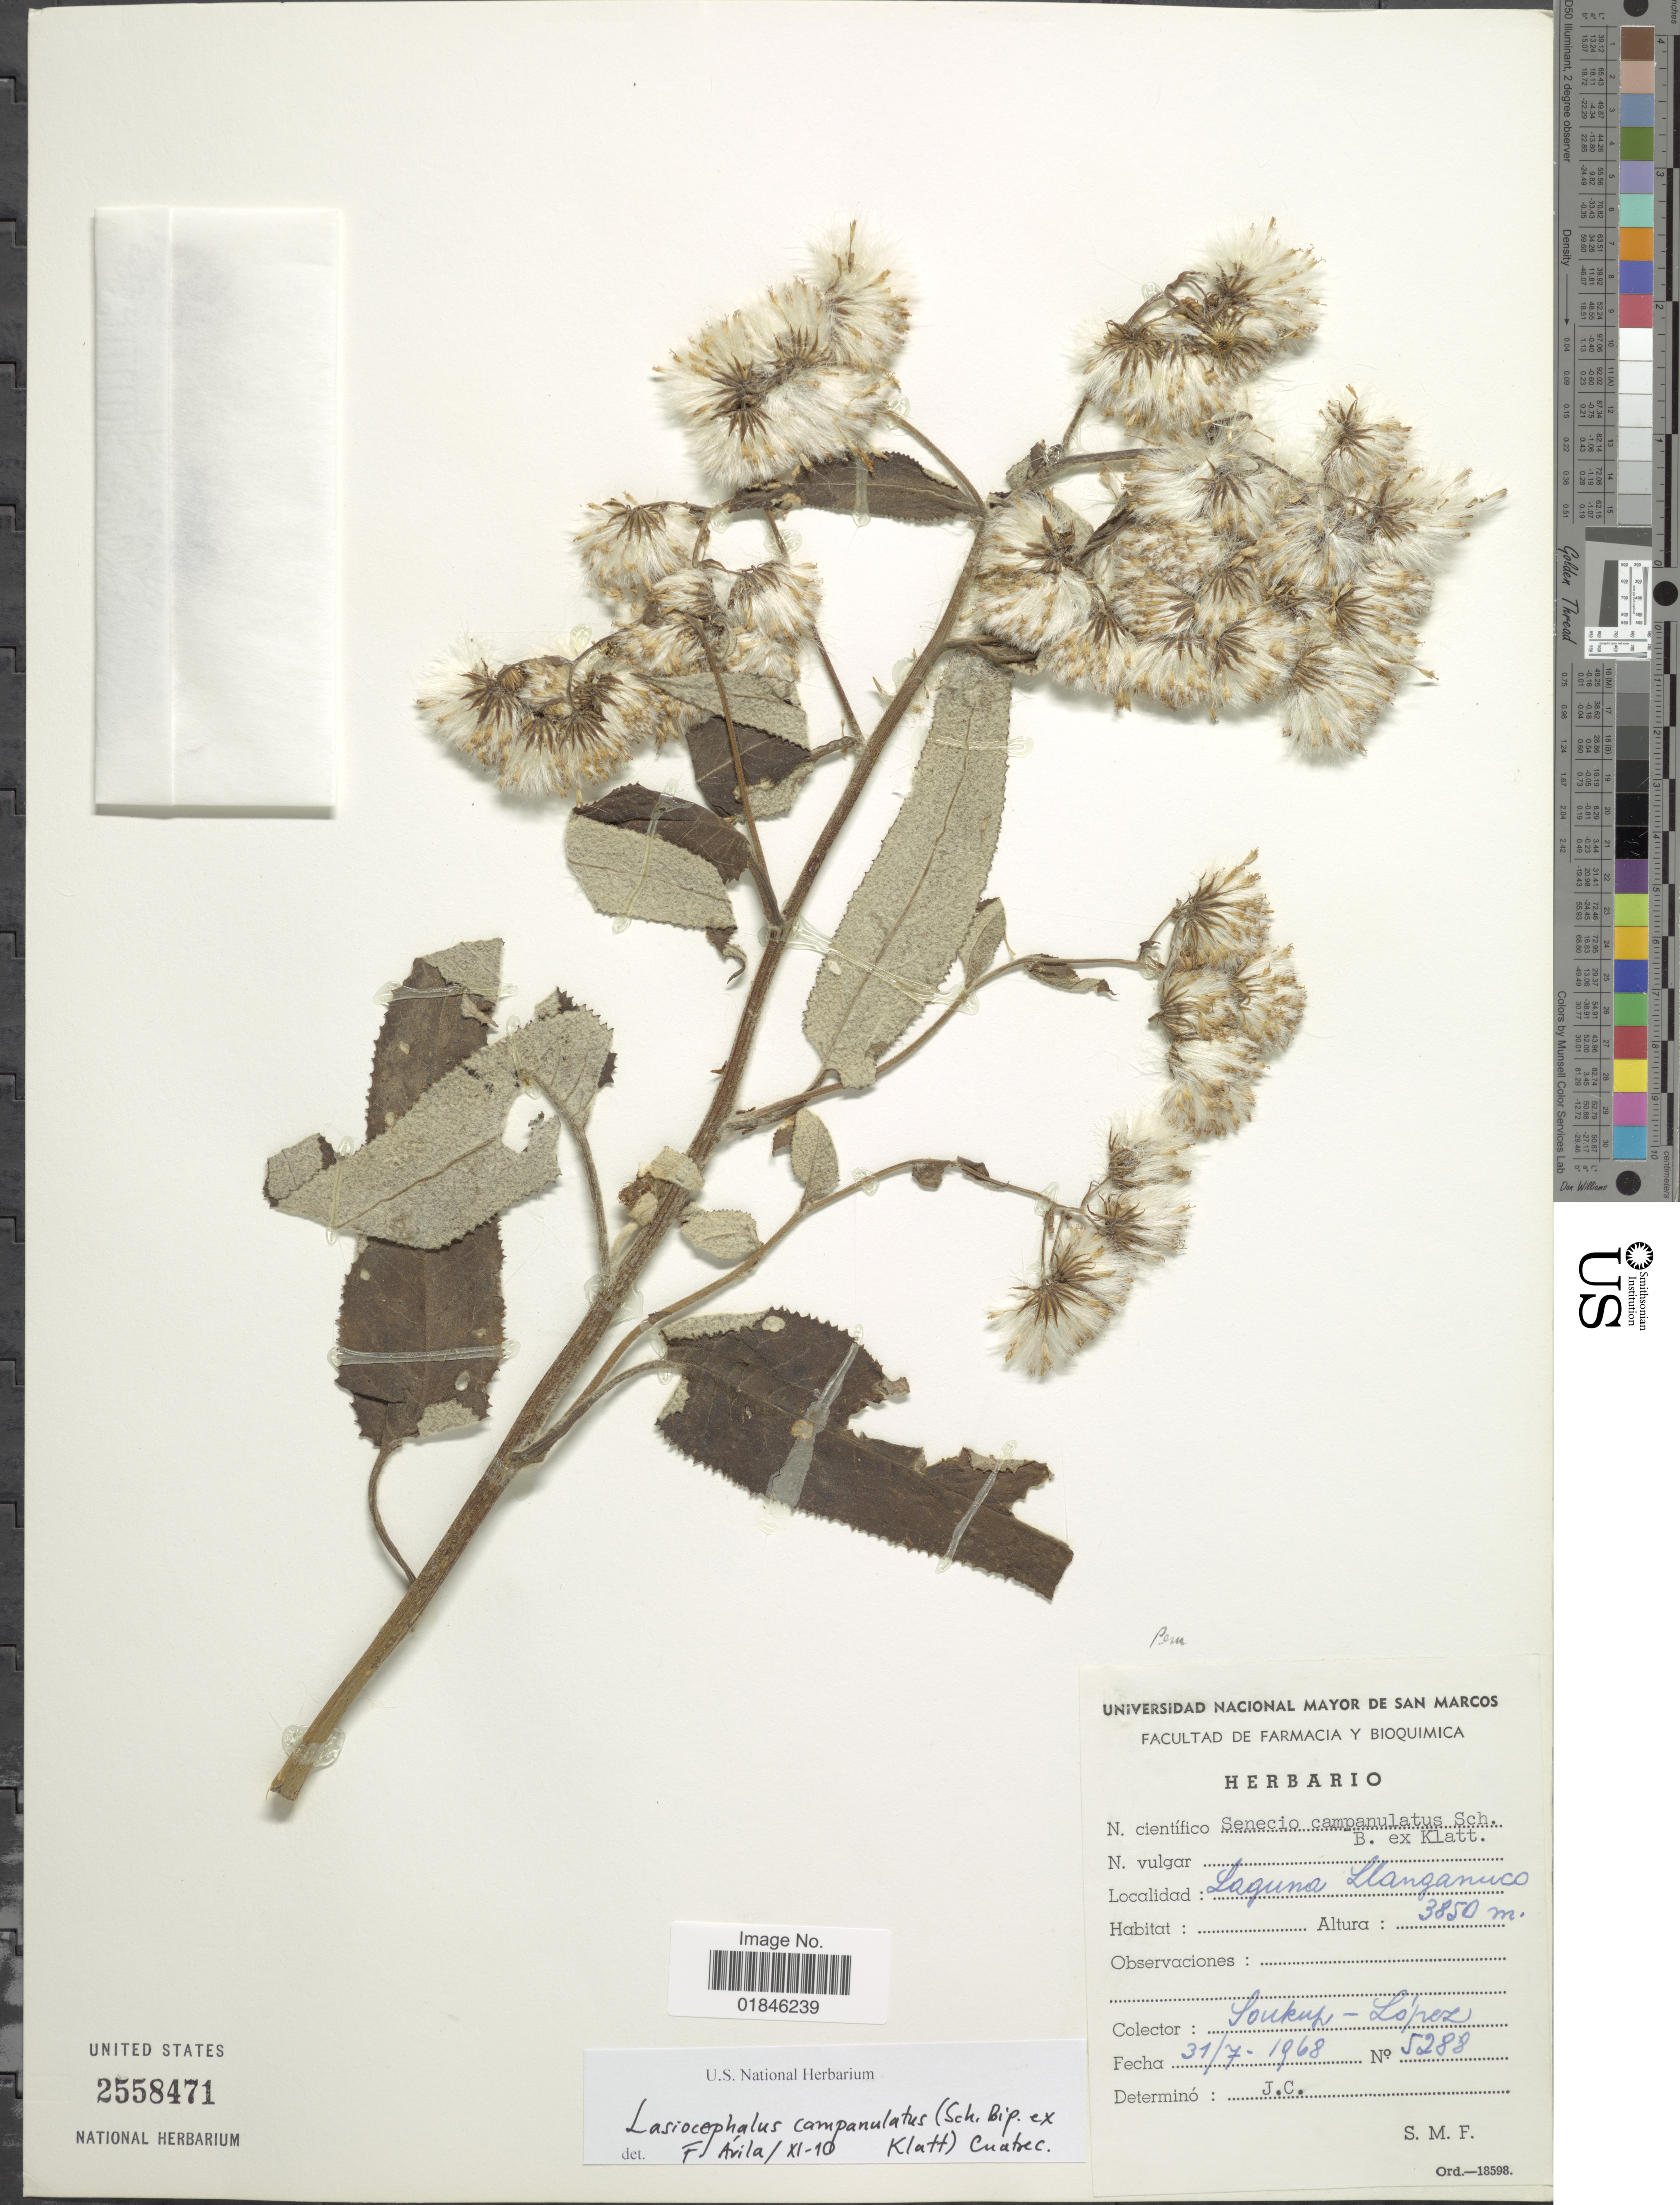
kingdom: Plantae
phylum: Tracheophyta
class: Magnoliopsida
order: Asterales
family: Asteraceae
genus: Senecio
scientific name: Senecio betonicifolius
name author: DC.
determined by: Salomon, Luciana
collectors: -- Soukup & -. Lopez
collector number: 5288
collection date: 1968-07-31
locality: Laguna Llanganuco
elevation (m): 3850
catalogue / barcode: US 2558471